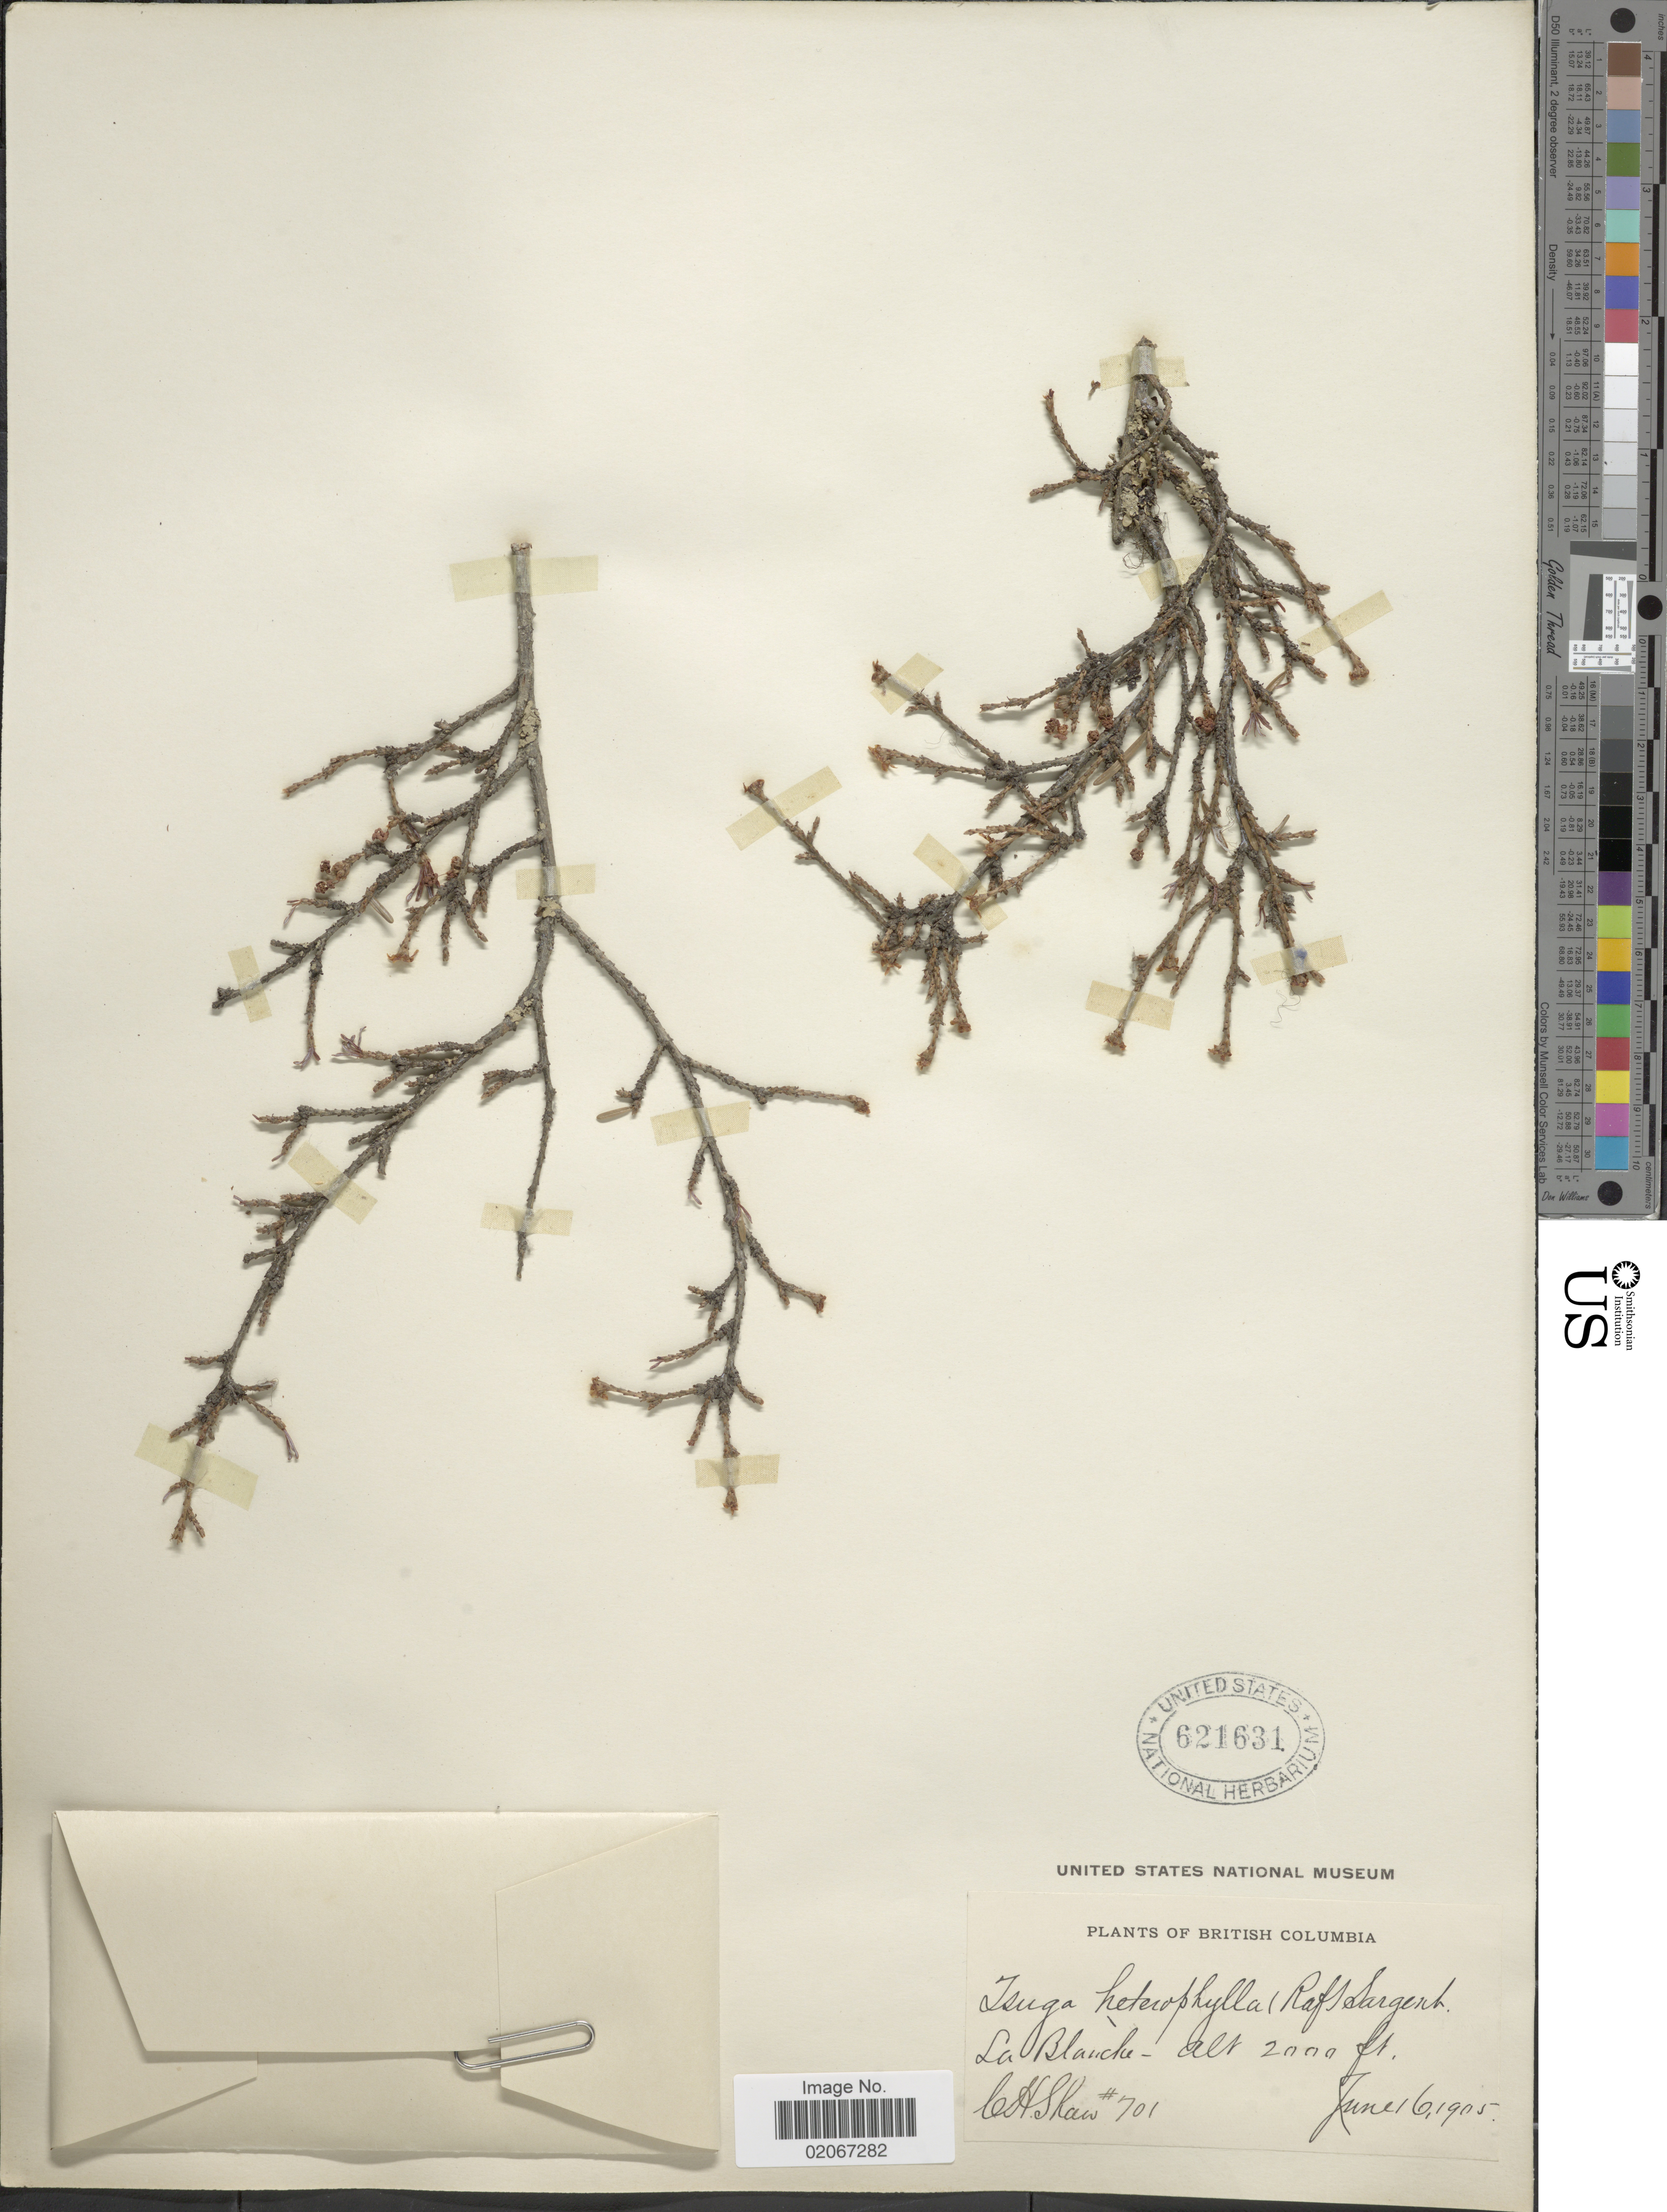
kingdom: Plantae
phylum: Tracheophyta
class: Pinopsida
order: Pinales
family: Pinaceae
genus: Tsuga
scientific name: Tsuga heterophylla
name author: (Raf.) Sarg.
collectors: C. H. Shaw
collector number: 701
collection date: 1905-06-16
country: Canada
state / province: British Columbia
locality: La Blanche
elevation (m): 610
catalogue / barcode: US 621631